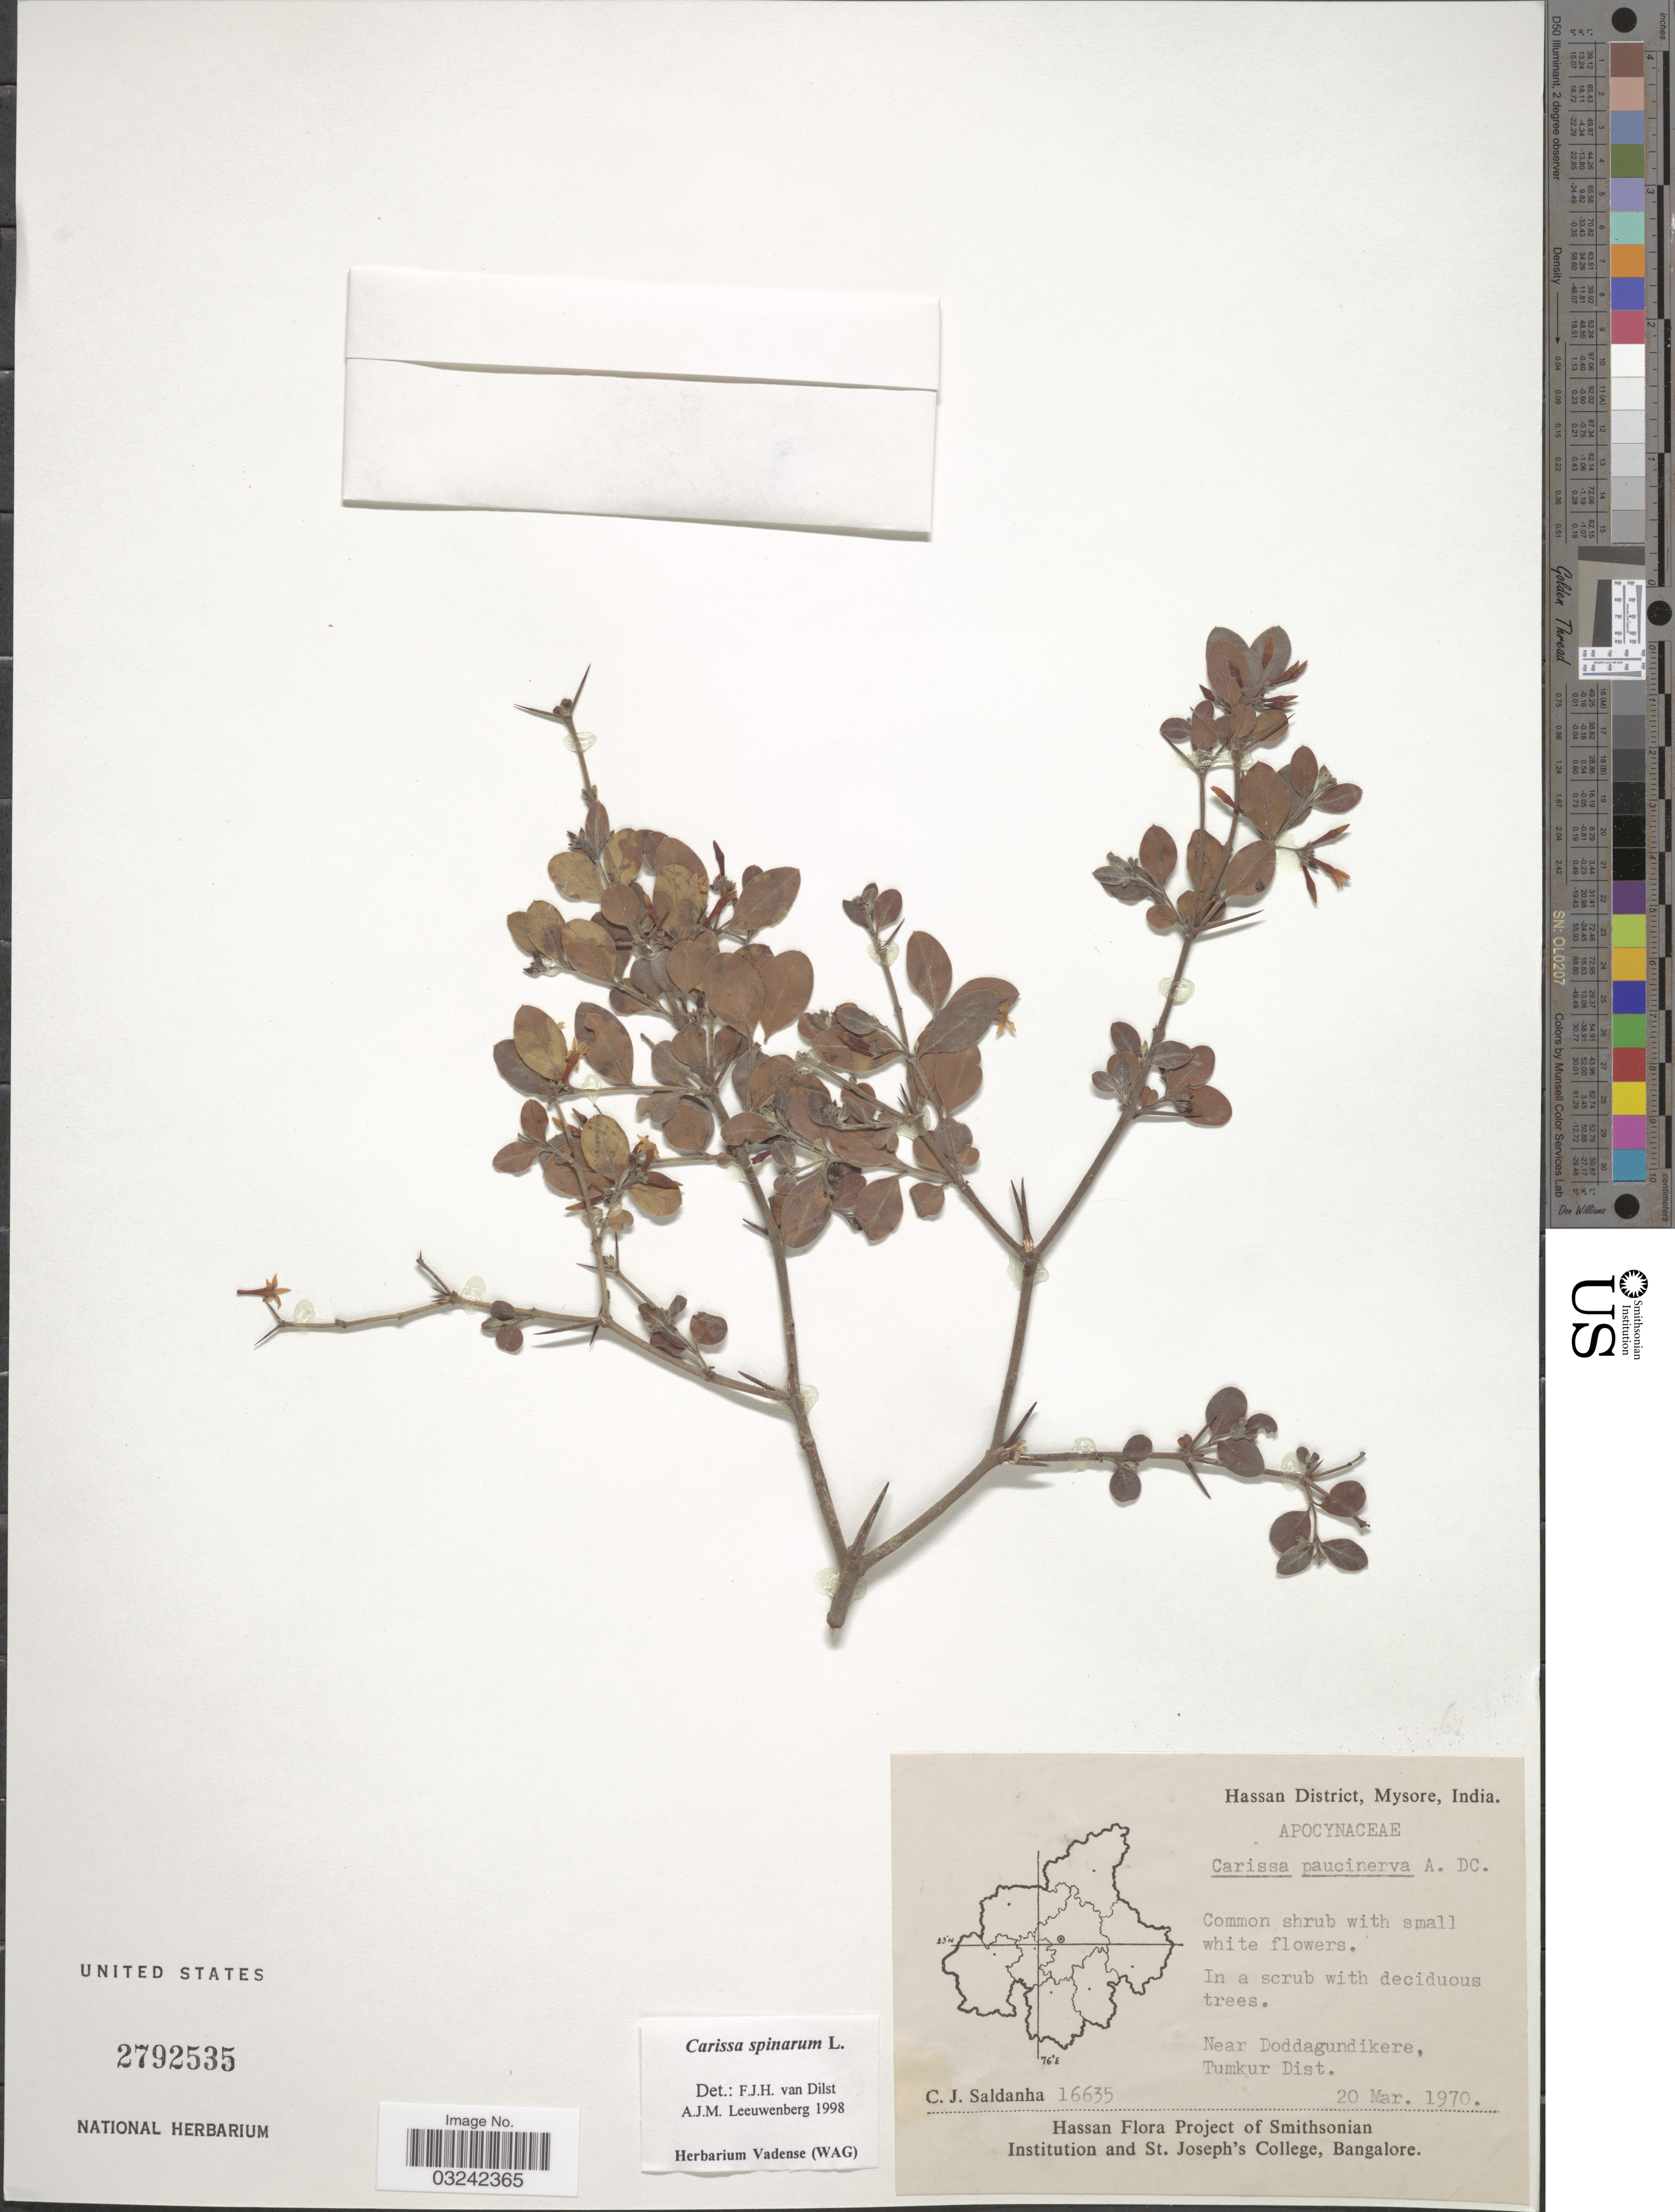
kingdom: Plantae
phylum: Tracheophyta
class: Magnoliopsida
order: Gentianales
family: Apocynaceae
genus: Carissa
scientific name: Carissa spinarum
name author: L.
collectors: C. J. Saldanha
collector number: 16635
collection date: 1970-03-20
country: India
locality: Hassan District, Mysore. Near Doddagundikere, Tumkur Dist.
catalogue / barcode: US 2792535